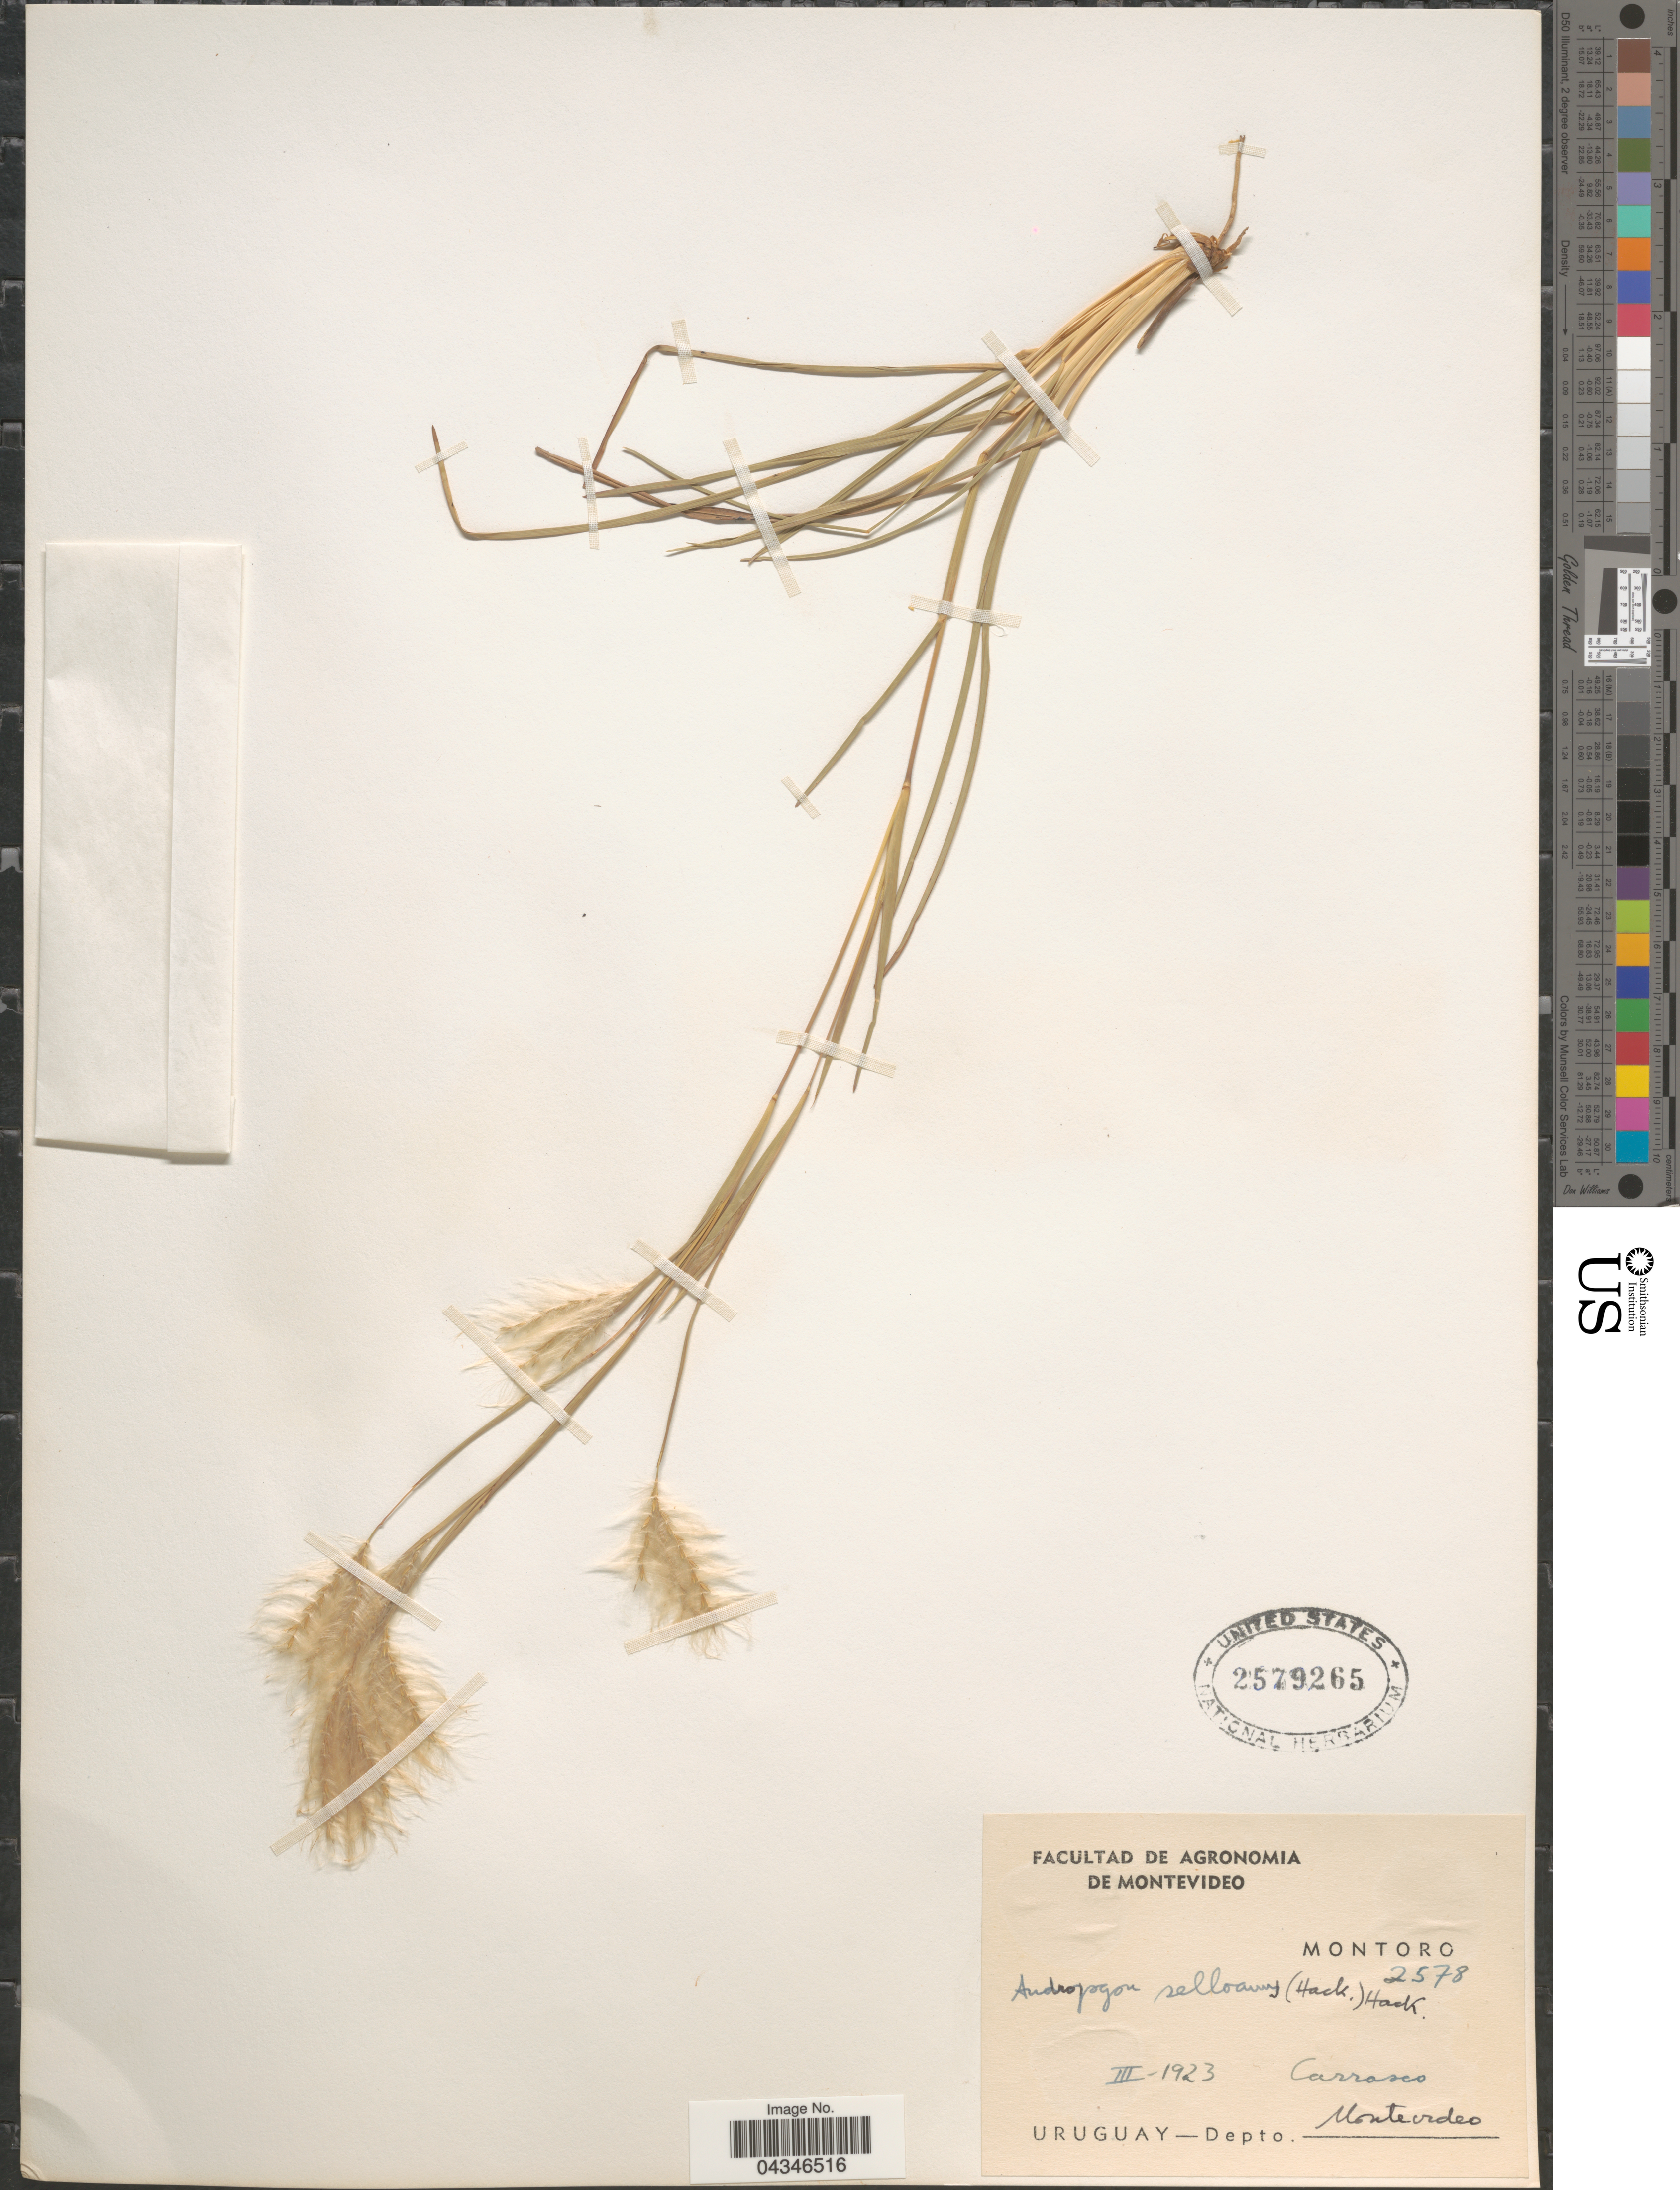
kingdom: Plantae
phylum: Tracheophyta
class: Liliopsida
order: Poales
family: Poaceae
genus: Andropogon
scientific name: Andropogon selloanus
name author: (Hack.) Hack.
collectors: Montoro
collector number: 2578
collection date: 1923-03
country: Uruguay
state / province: Montevideo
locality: Carrasco. Depto. Montevideo.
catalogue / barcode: US 2579265